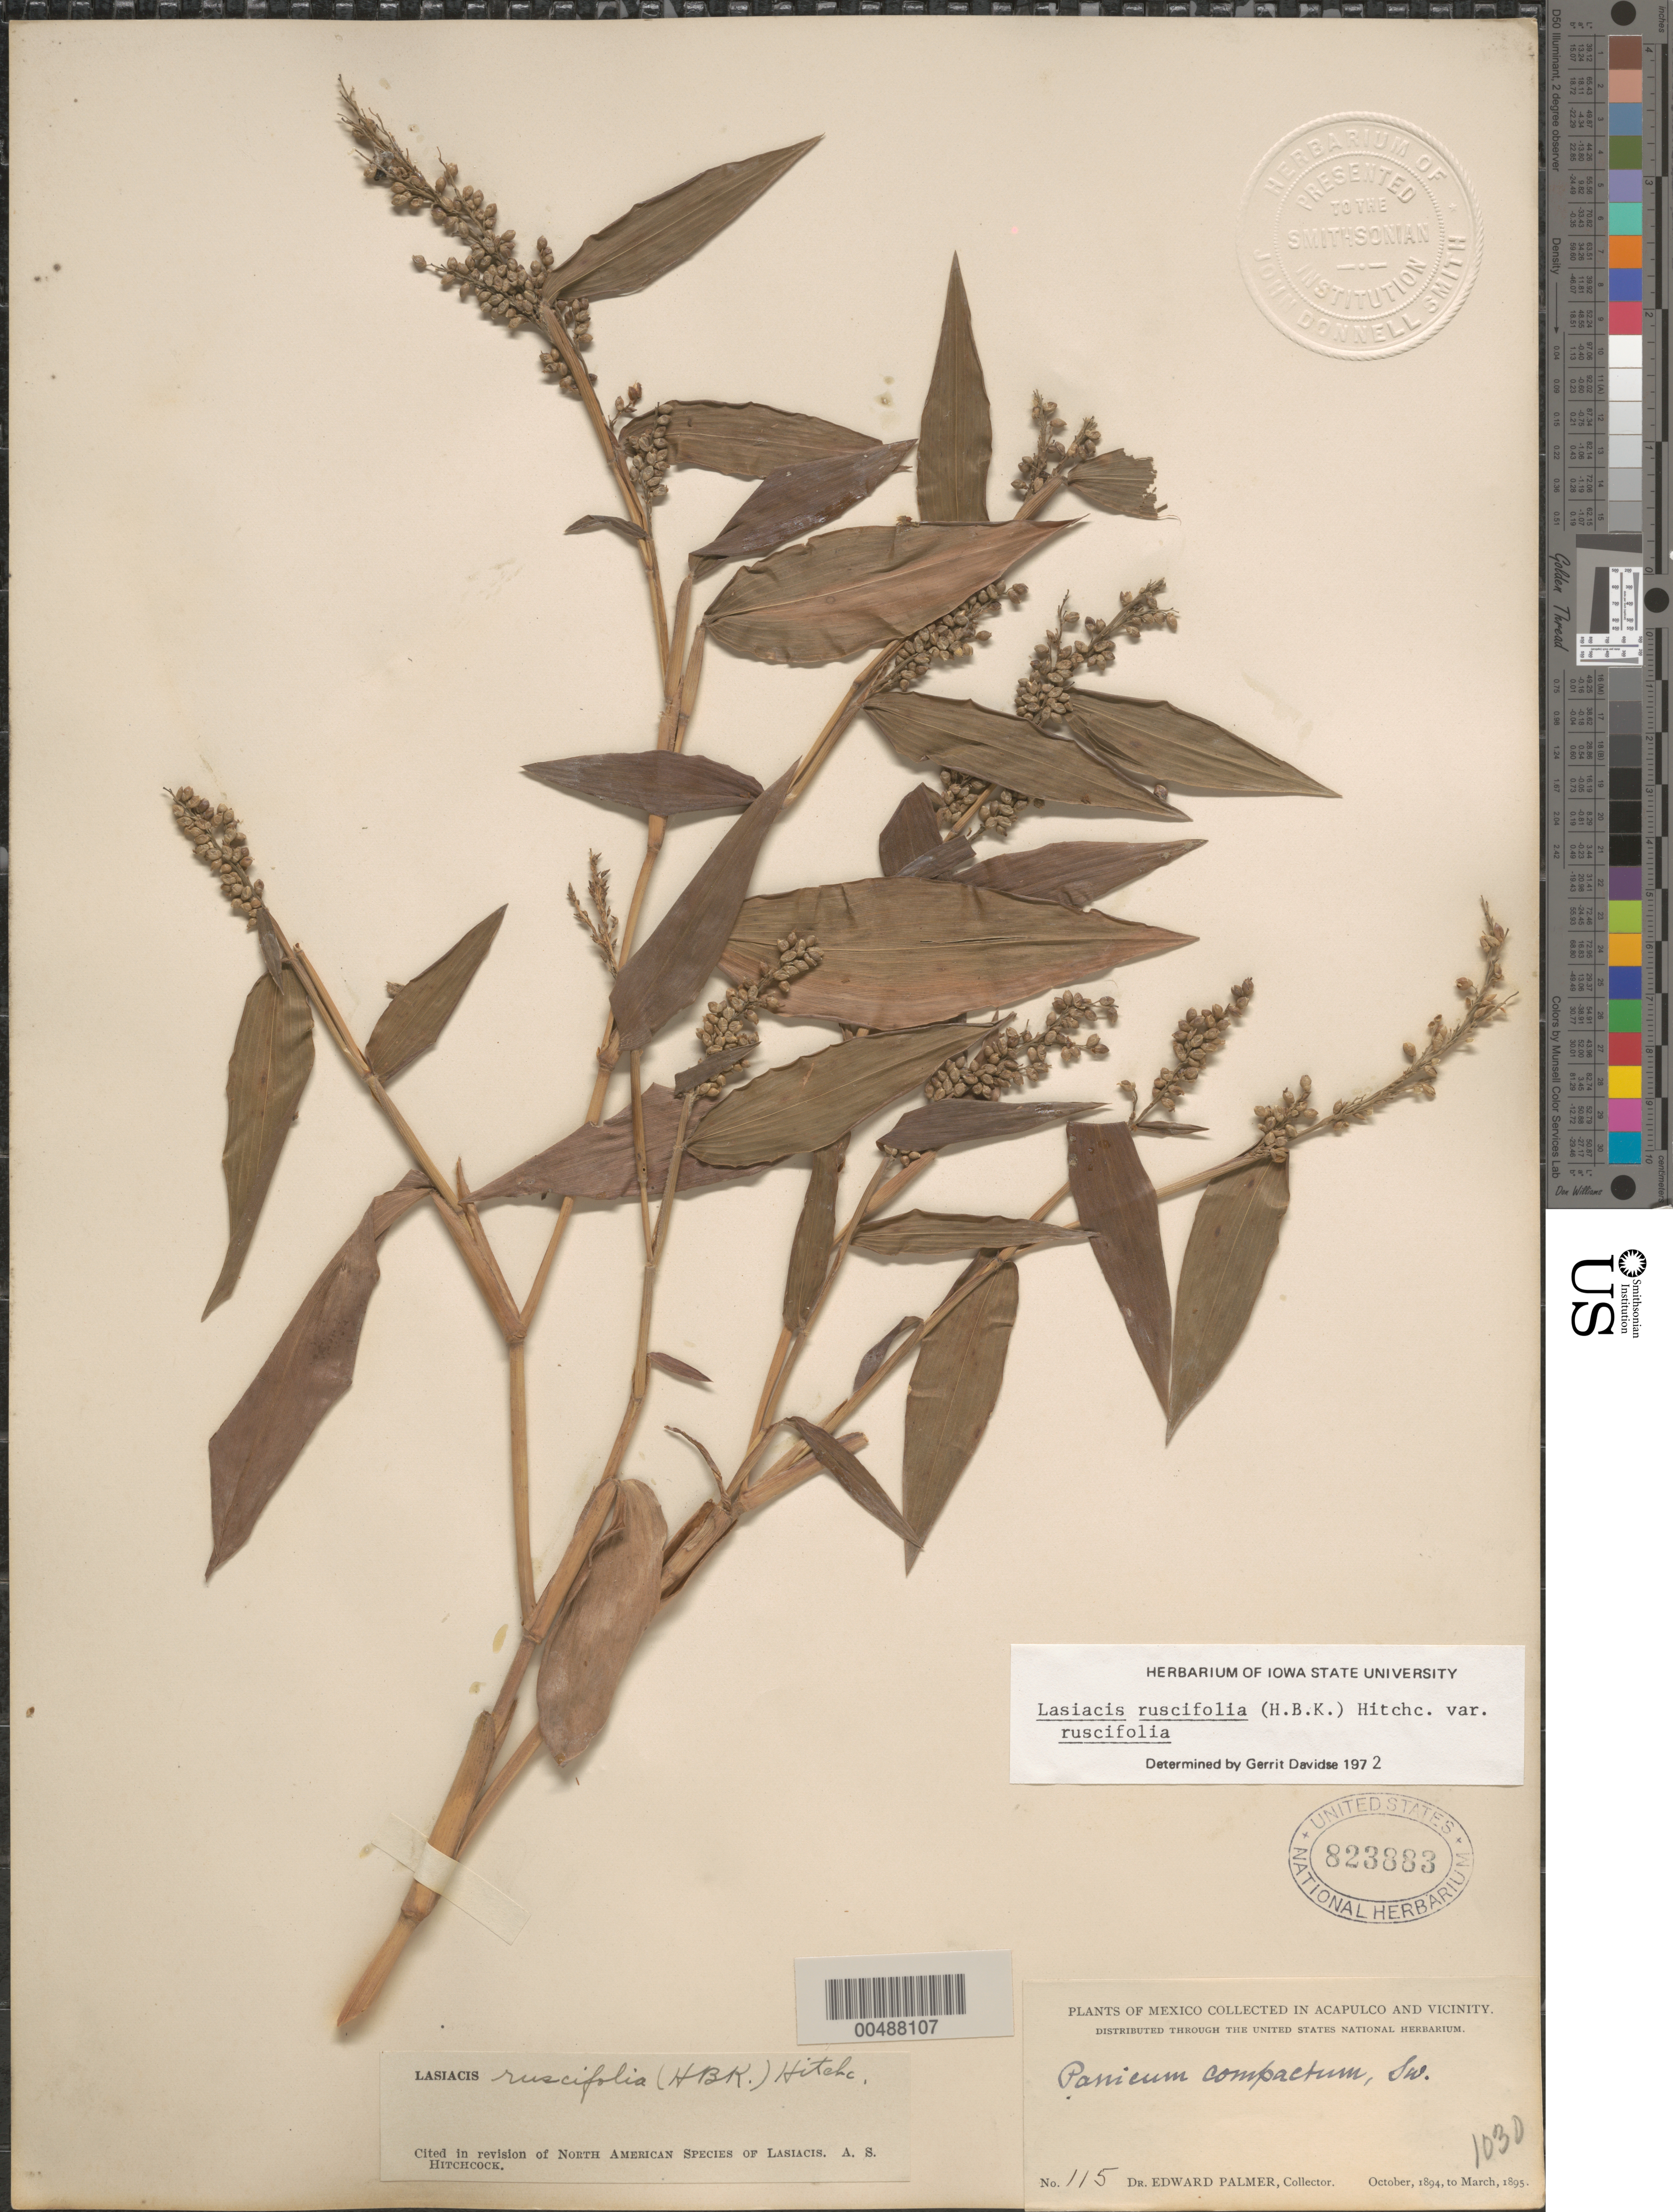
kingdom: Plantae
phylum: Tracheophyta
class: Liliopsida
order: Poales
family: Poaceae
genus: Lasiacis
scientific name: Lasiacis ruscifolia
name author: (Kunth) Hitchc.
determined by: Davidse, Gerrit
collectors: E. Palmer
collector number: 115/1030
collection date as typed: Oct 1894 to Mar 1895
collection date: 1894-10/1895-03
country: Mexico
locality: In Acapulco & vicinity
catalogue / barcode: US 823883